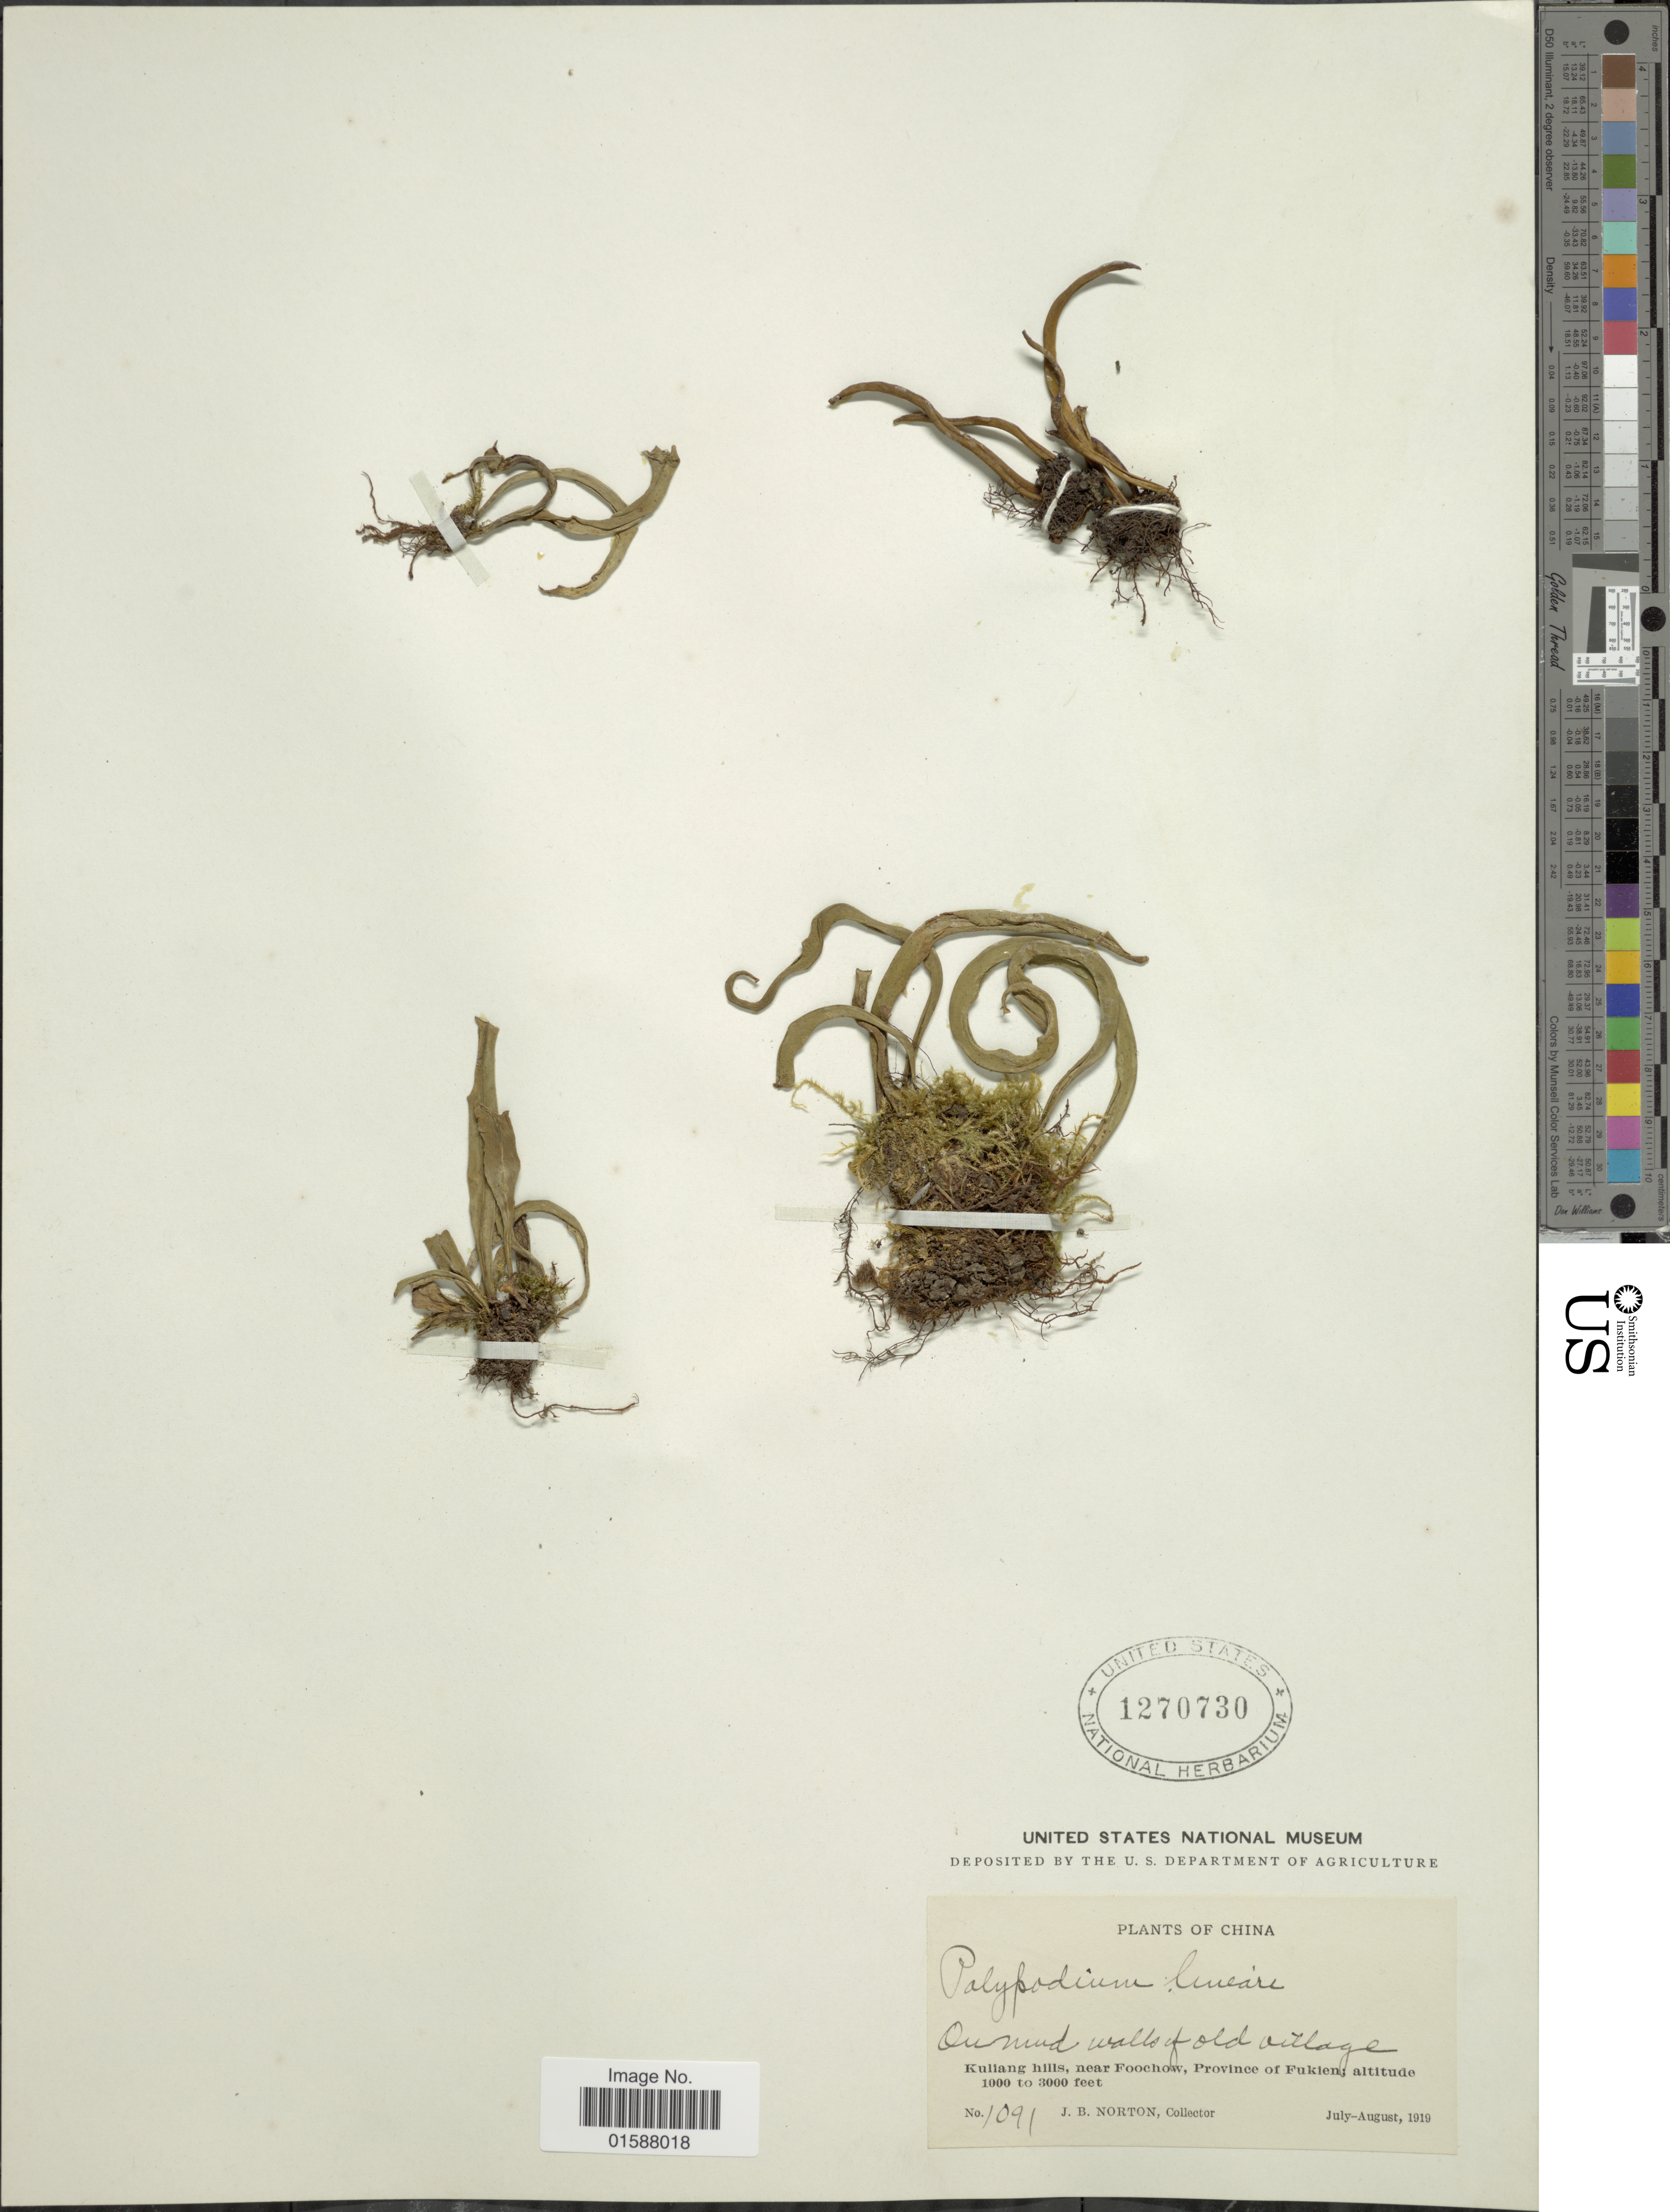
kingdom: Plantae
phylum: Tracheophyta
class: Polypodiopsida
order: Polypodiales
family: Polypodiaceae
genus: Lepisorus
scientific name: Lepisorus thunbergianus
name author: (Kaulf.) Ching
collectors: J. B. Norton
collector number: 1091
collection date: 1919-07/1919-08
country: China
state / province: Fujian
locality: Kuliang hills, near Foochow, Province of Fukien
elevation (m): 305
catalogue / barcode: US 1270730